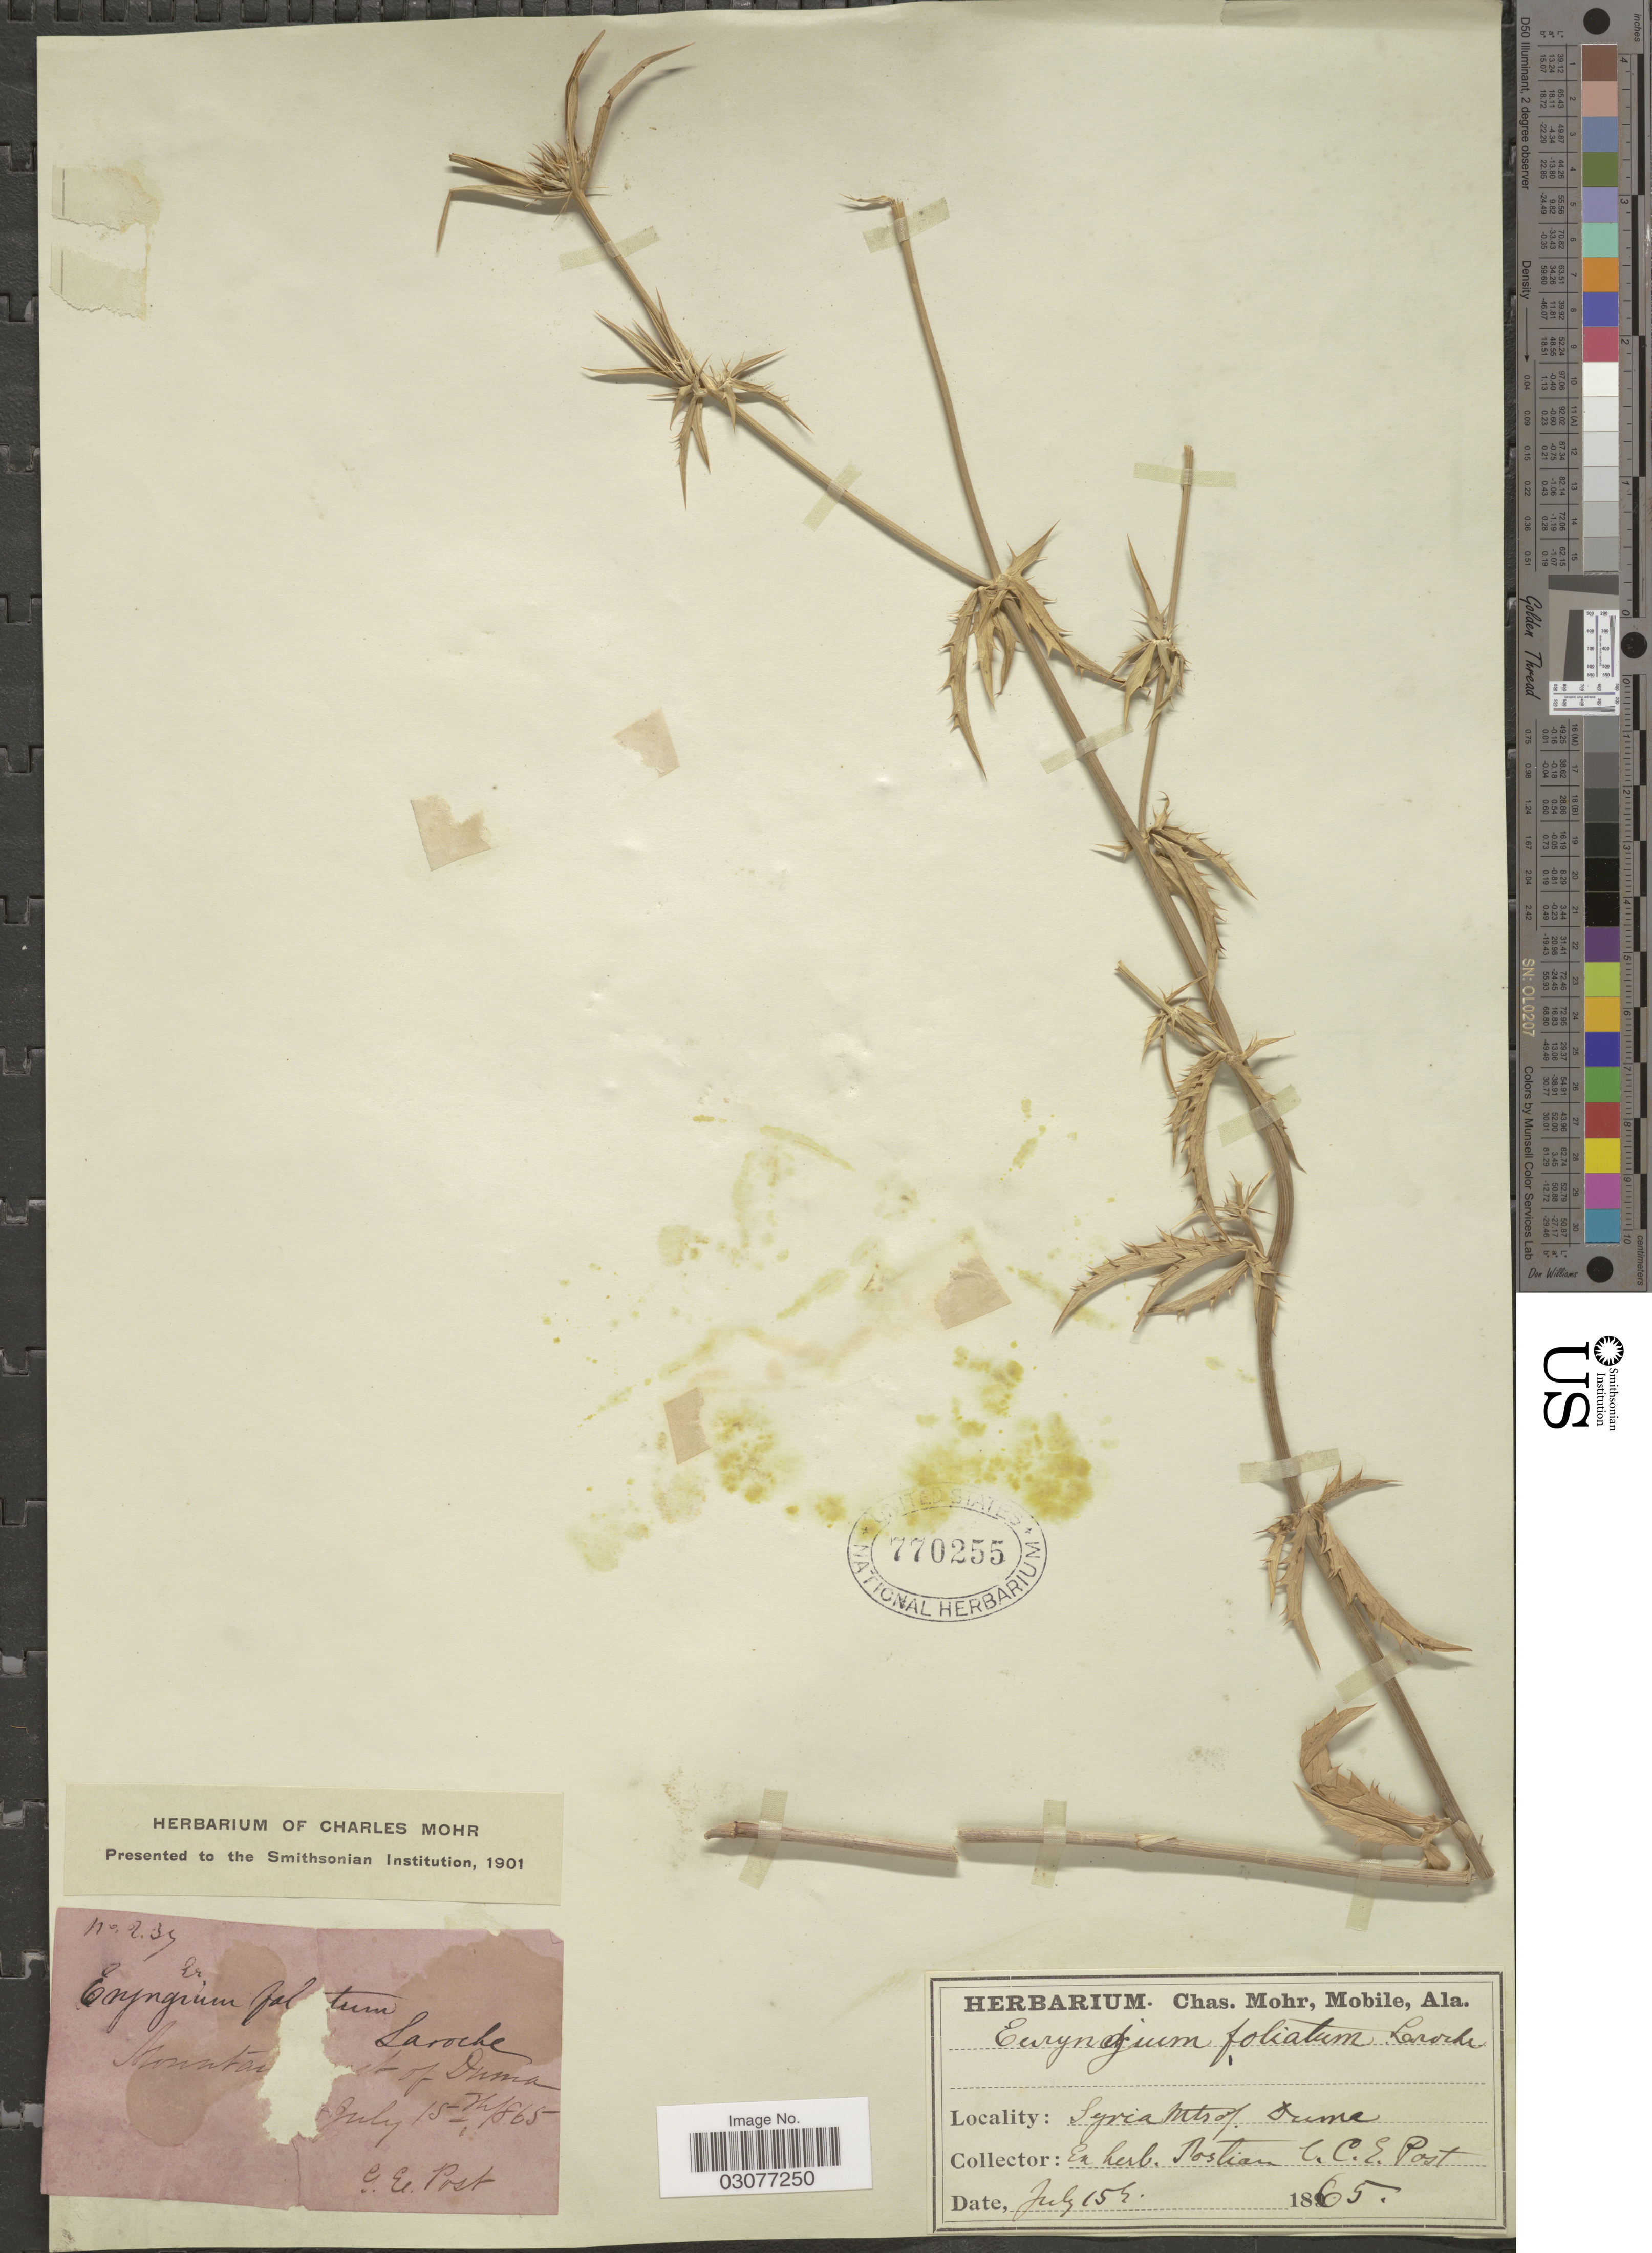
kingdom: Plantae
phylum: Tracheophyta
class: Magnoliopsida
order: Apiales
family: Apiaceae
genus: Eryngium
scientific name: Eryngium foliatum Laroche sp. nov. ined.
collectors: G. E. Post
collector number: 237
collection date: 1865-07-15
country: Syria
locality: Mts. of Duma.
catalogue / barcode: US 770255